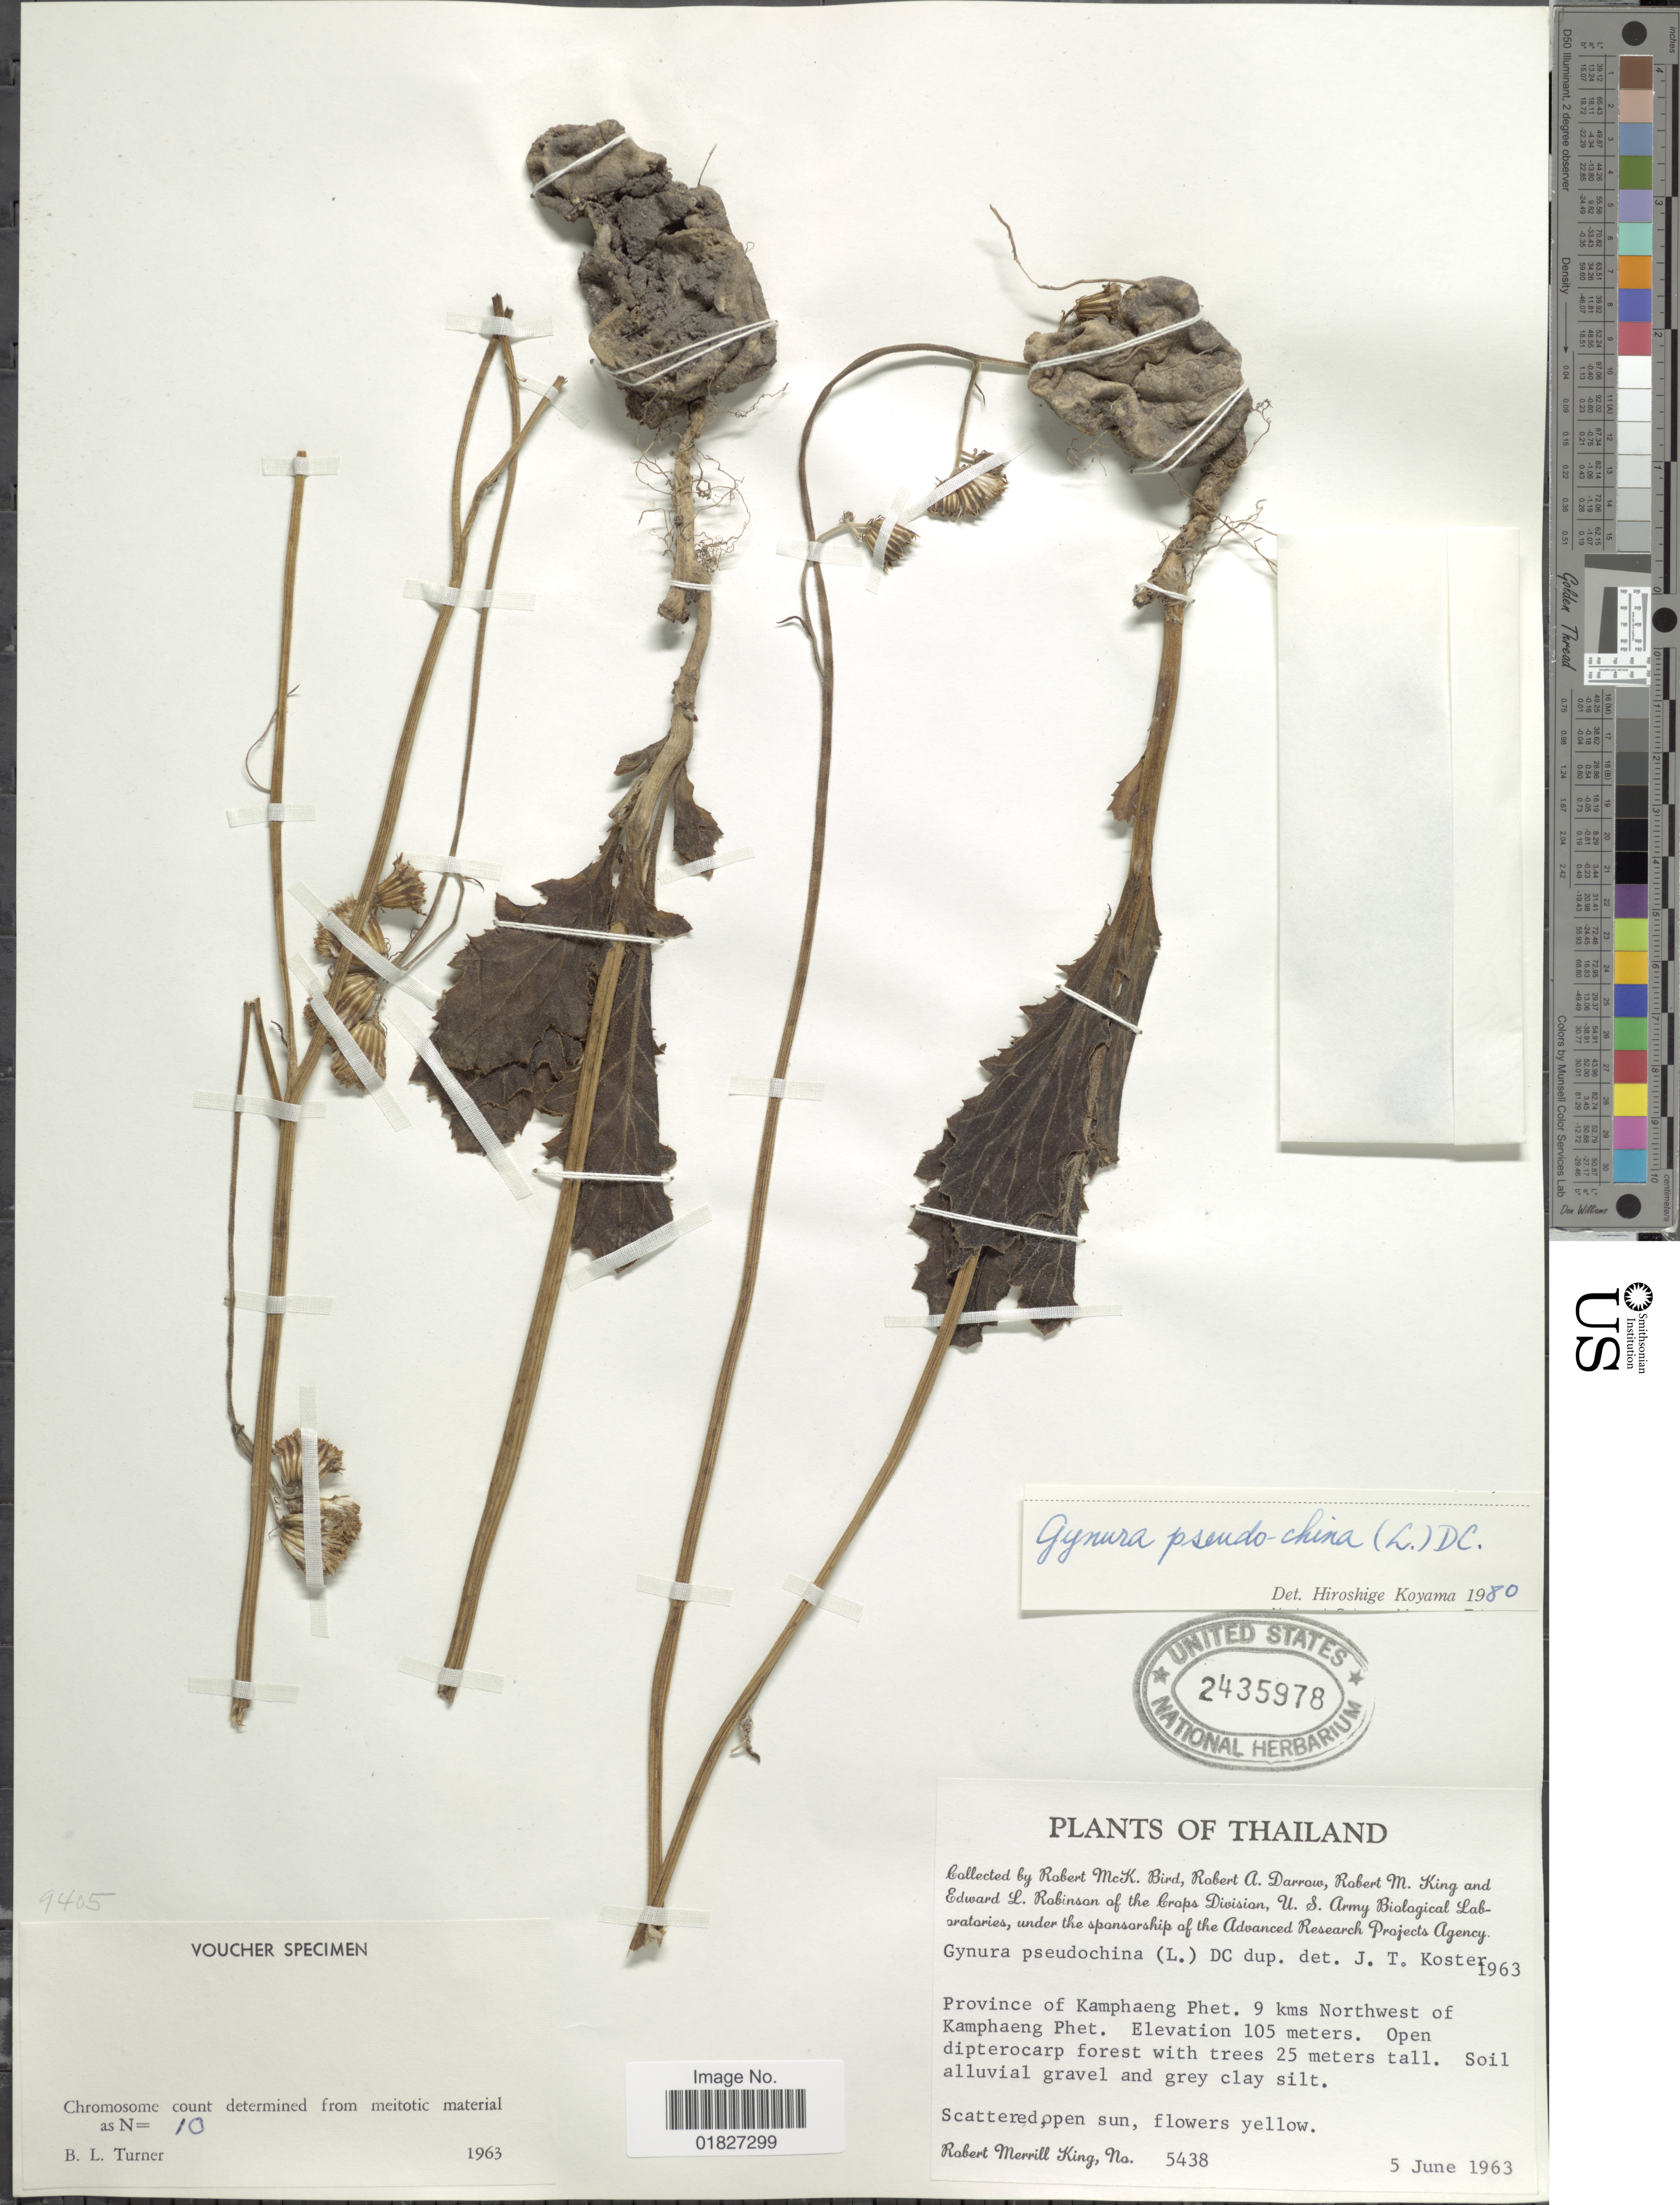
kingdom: Plantae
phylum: Tracheophyta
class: Magnoliopsida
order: Asterales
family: Asteraceae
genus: Gynura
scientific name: Gynura pseudochina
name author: (L.) DC.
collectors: R. M. King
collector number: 5438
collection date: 1963-06-05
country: Thailand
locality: Province of Kamphaeng Phet. 9 kms Northwest of Kamphaeng Phet.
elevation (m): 105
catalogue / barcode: US 2435978